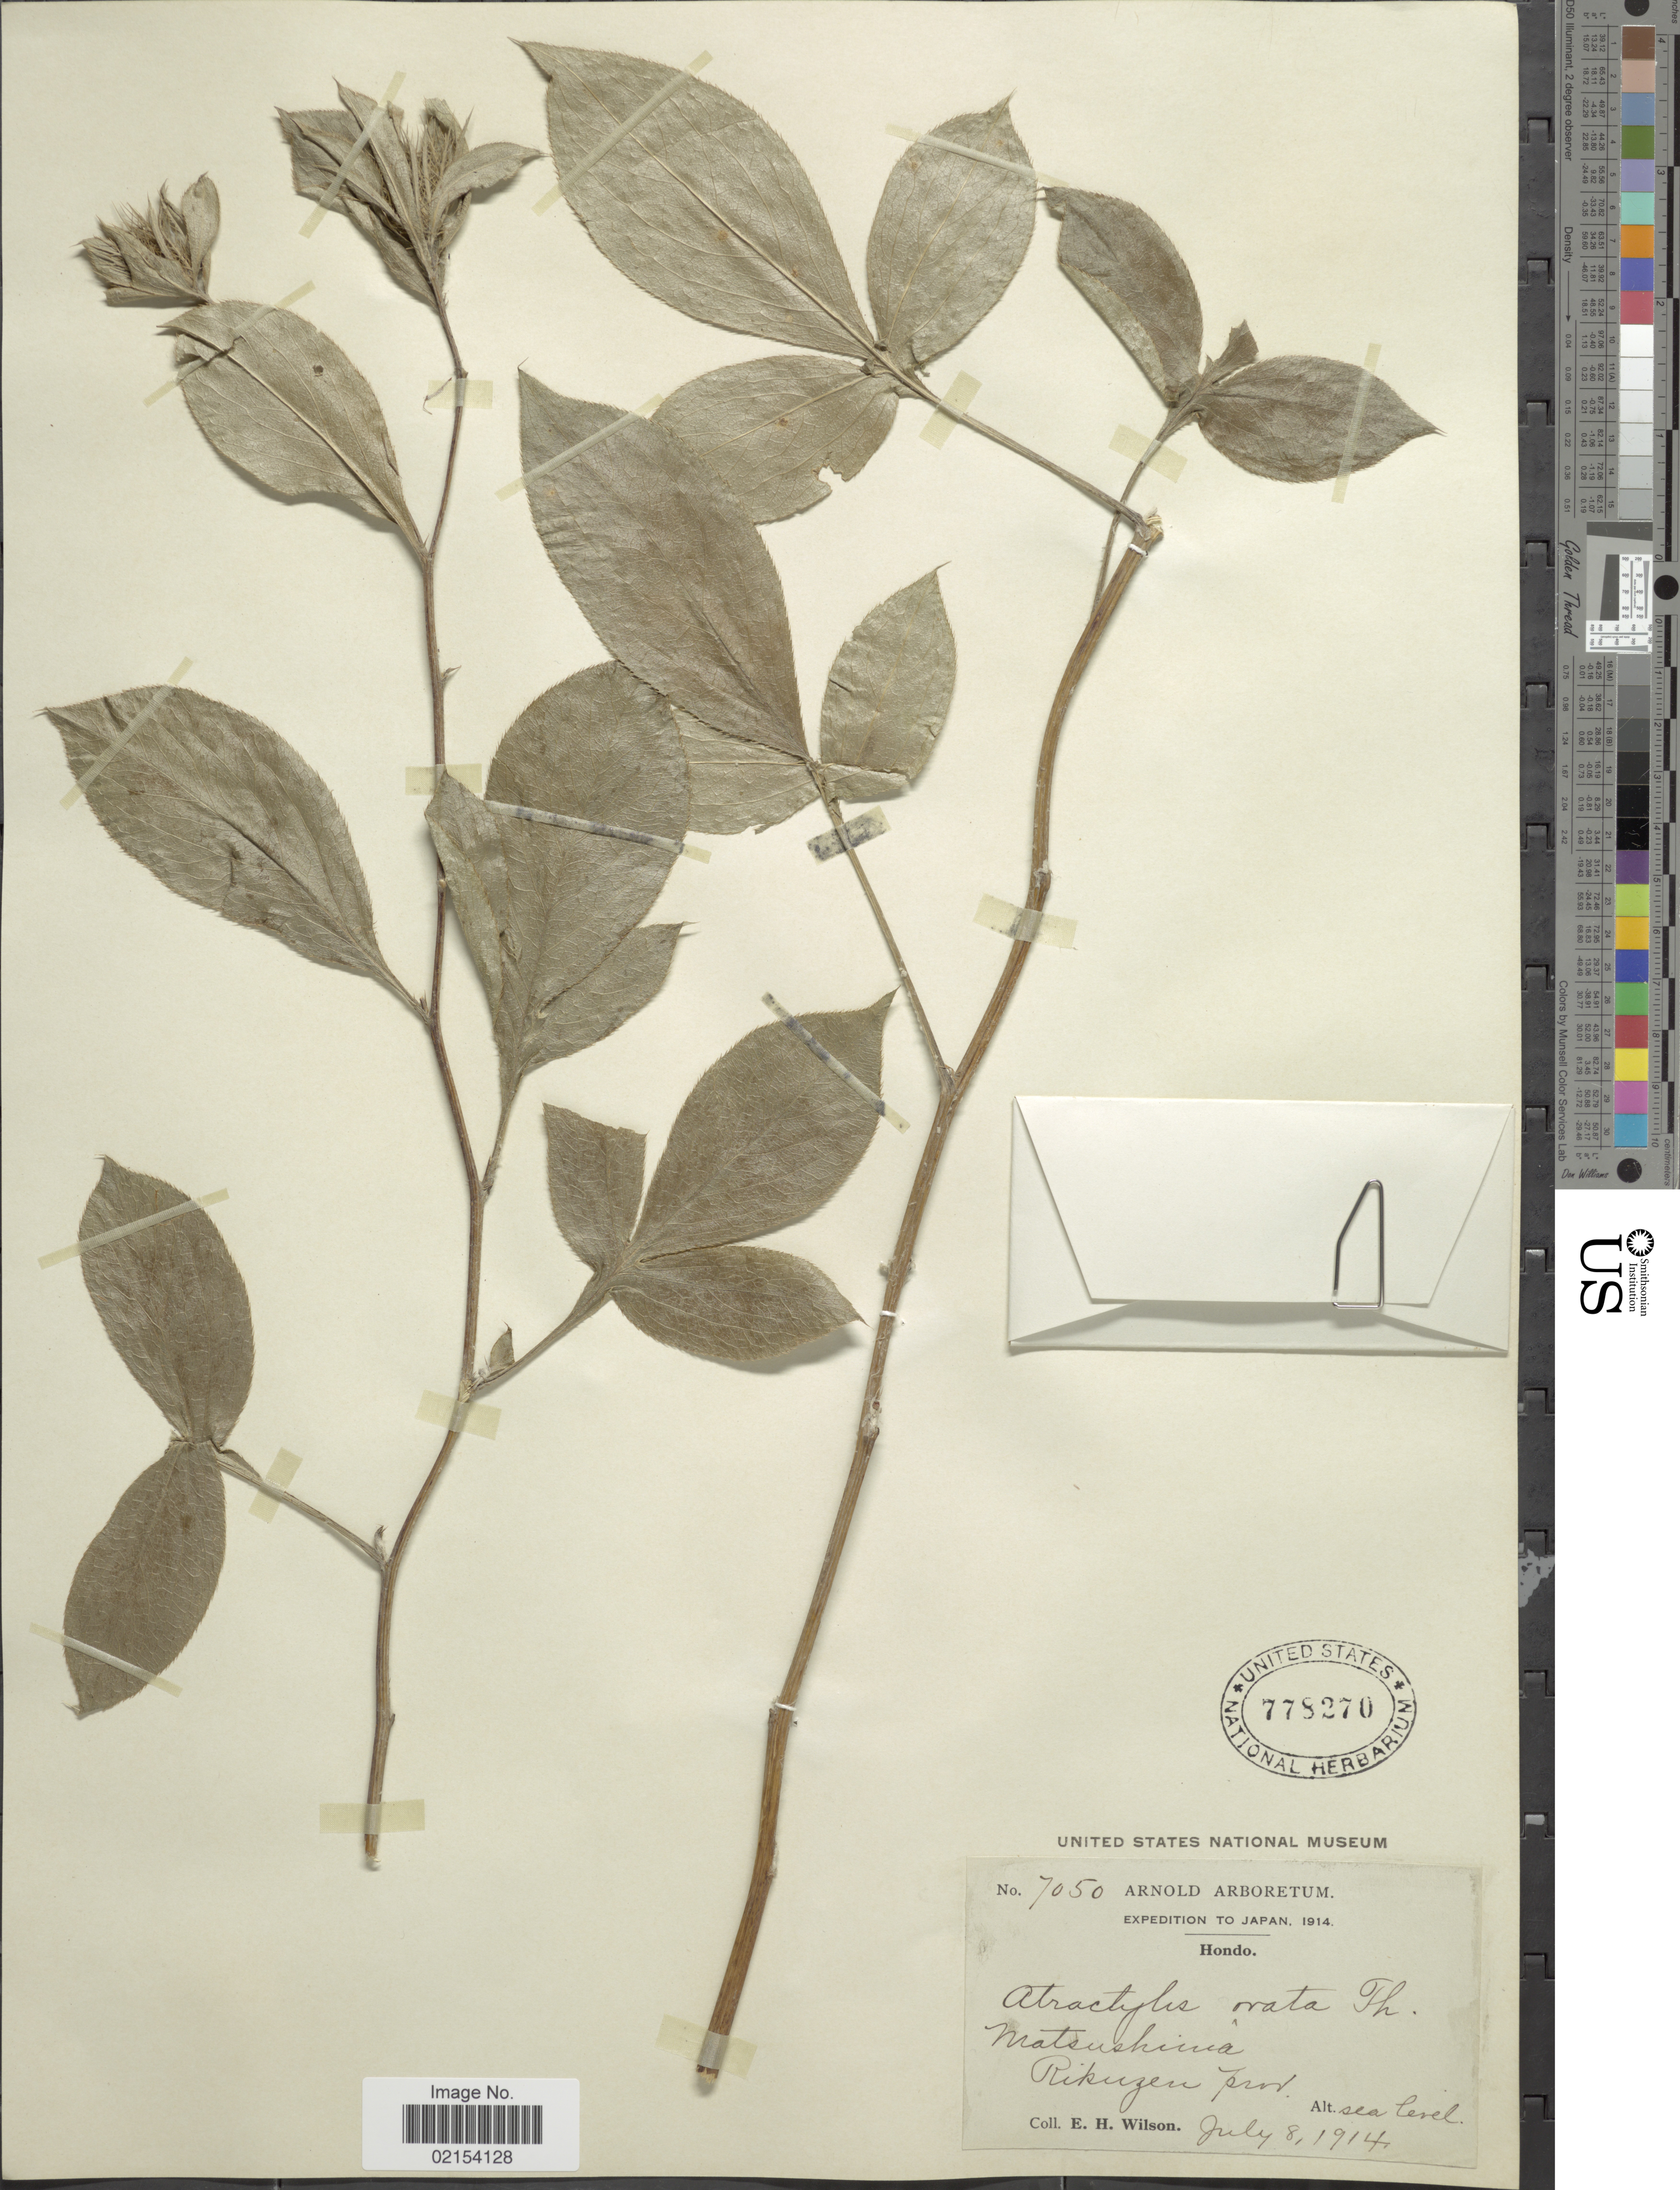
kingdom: Plantae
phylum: Tracheophyta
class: Magnoliopsida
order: Asterales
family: Asteraceae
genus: Atractylodes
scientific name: Atractylodes ovata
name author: (Thunb.) DC.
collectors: E. Wilson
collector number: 7050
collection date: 1914-07-08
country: Japan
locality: Hondo. Matsushima, Rikuzen prov.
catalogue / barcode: US 778270